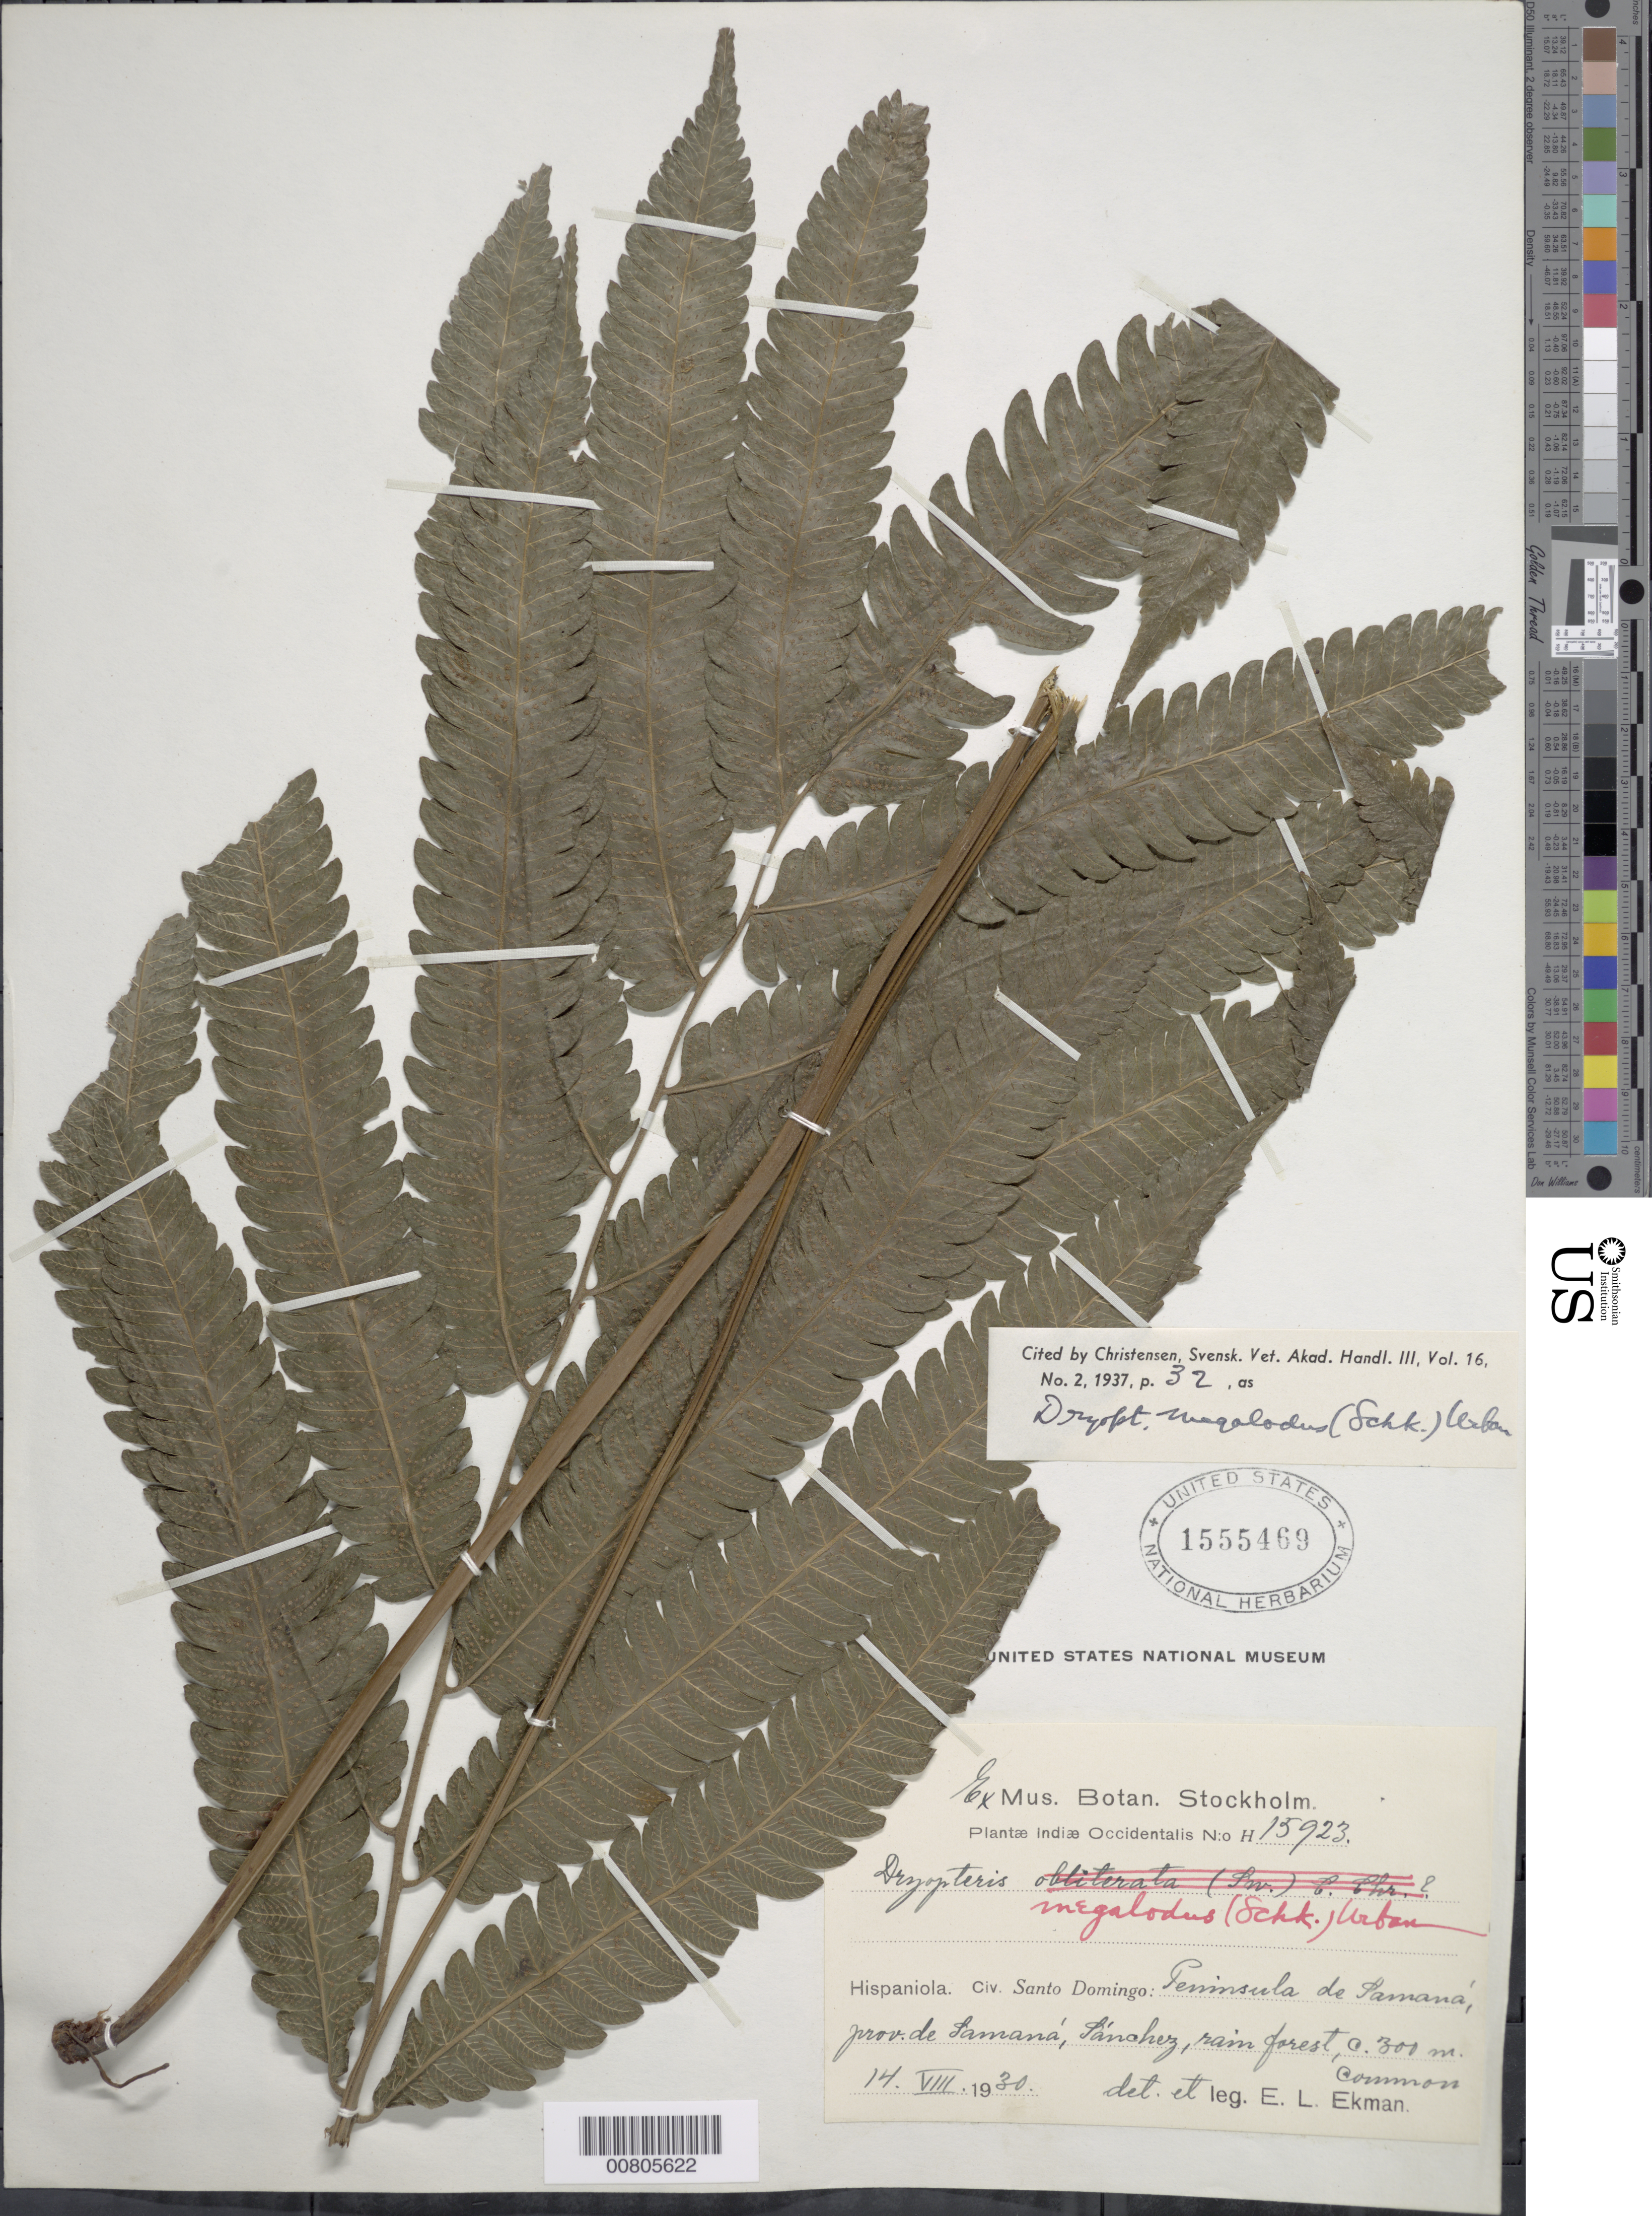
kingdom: Plantae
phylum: Tracheophyta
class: Polypodiopsida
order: Polypodiales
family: Thelypteridaceae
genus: Goniopteris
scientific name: Goniopteris pennata (Poir.) comb. nov., ined 2015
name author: (Poir.)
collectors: E. L. Ekman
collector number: H 15923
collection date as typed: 14 Aug 1920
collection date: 1920-08-14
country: Dominican Republic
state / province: Samana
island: Hispaniola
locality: Peninsula de Samaná, Sánchez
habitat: Rainforest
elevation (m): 300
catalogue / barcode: US 1555469